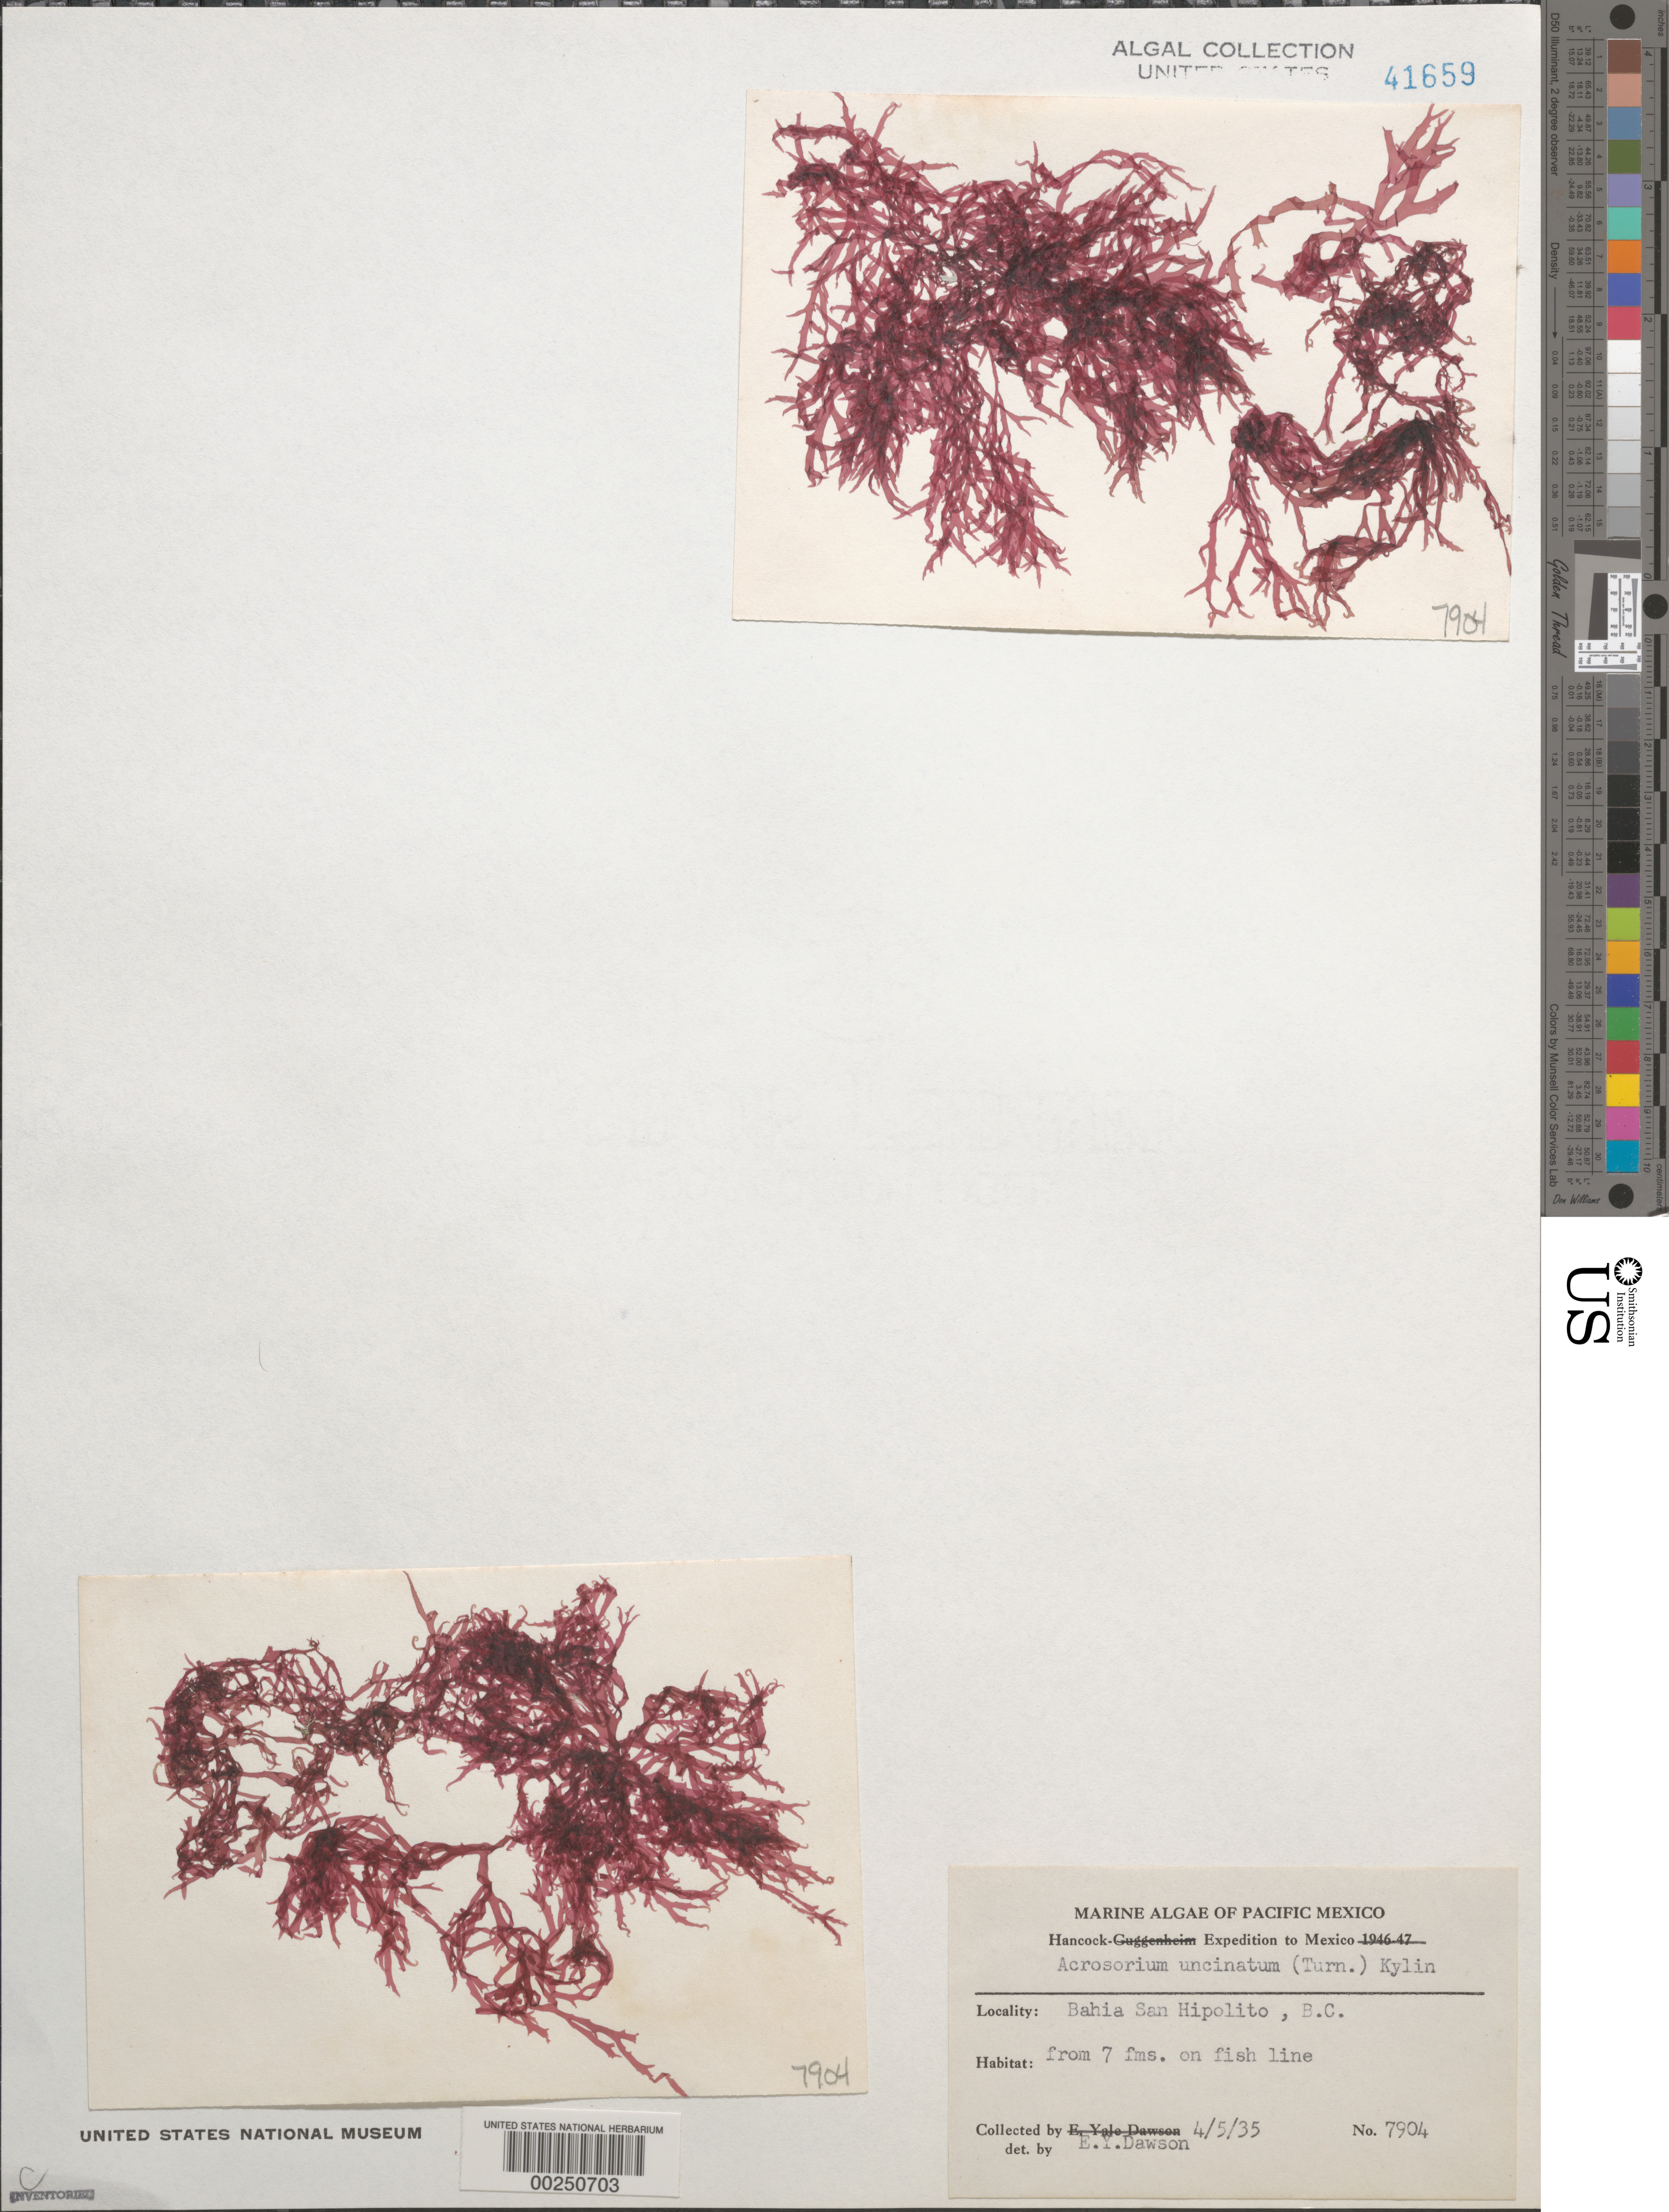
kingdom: Plantae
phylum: Rhodophyta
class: Florideophyceae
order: Ceramiales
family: Delesseriaceae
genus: Cryptopleura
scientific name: Cryptopleura ramosa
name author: (Huds.) L.M. Newton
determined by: Algae name updating Project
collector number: EYD 7904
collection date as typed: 05 Apr 1935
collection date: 1935-04-05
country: Mexico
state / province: Baja California Sur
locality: Bahia San Hipolito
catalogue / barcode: US 41659